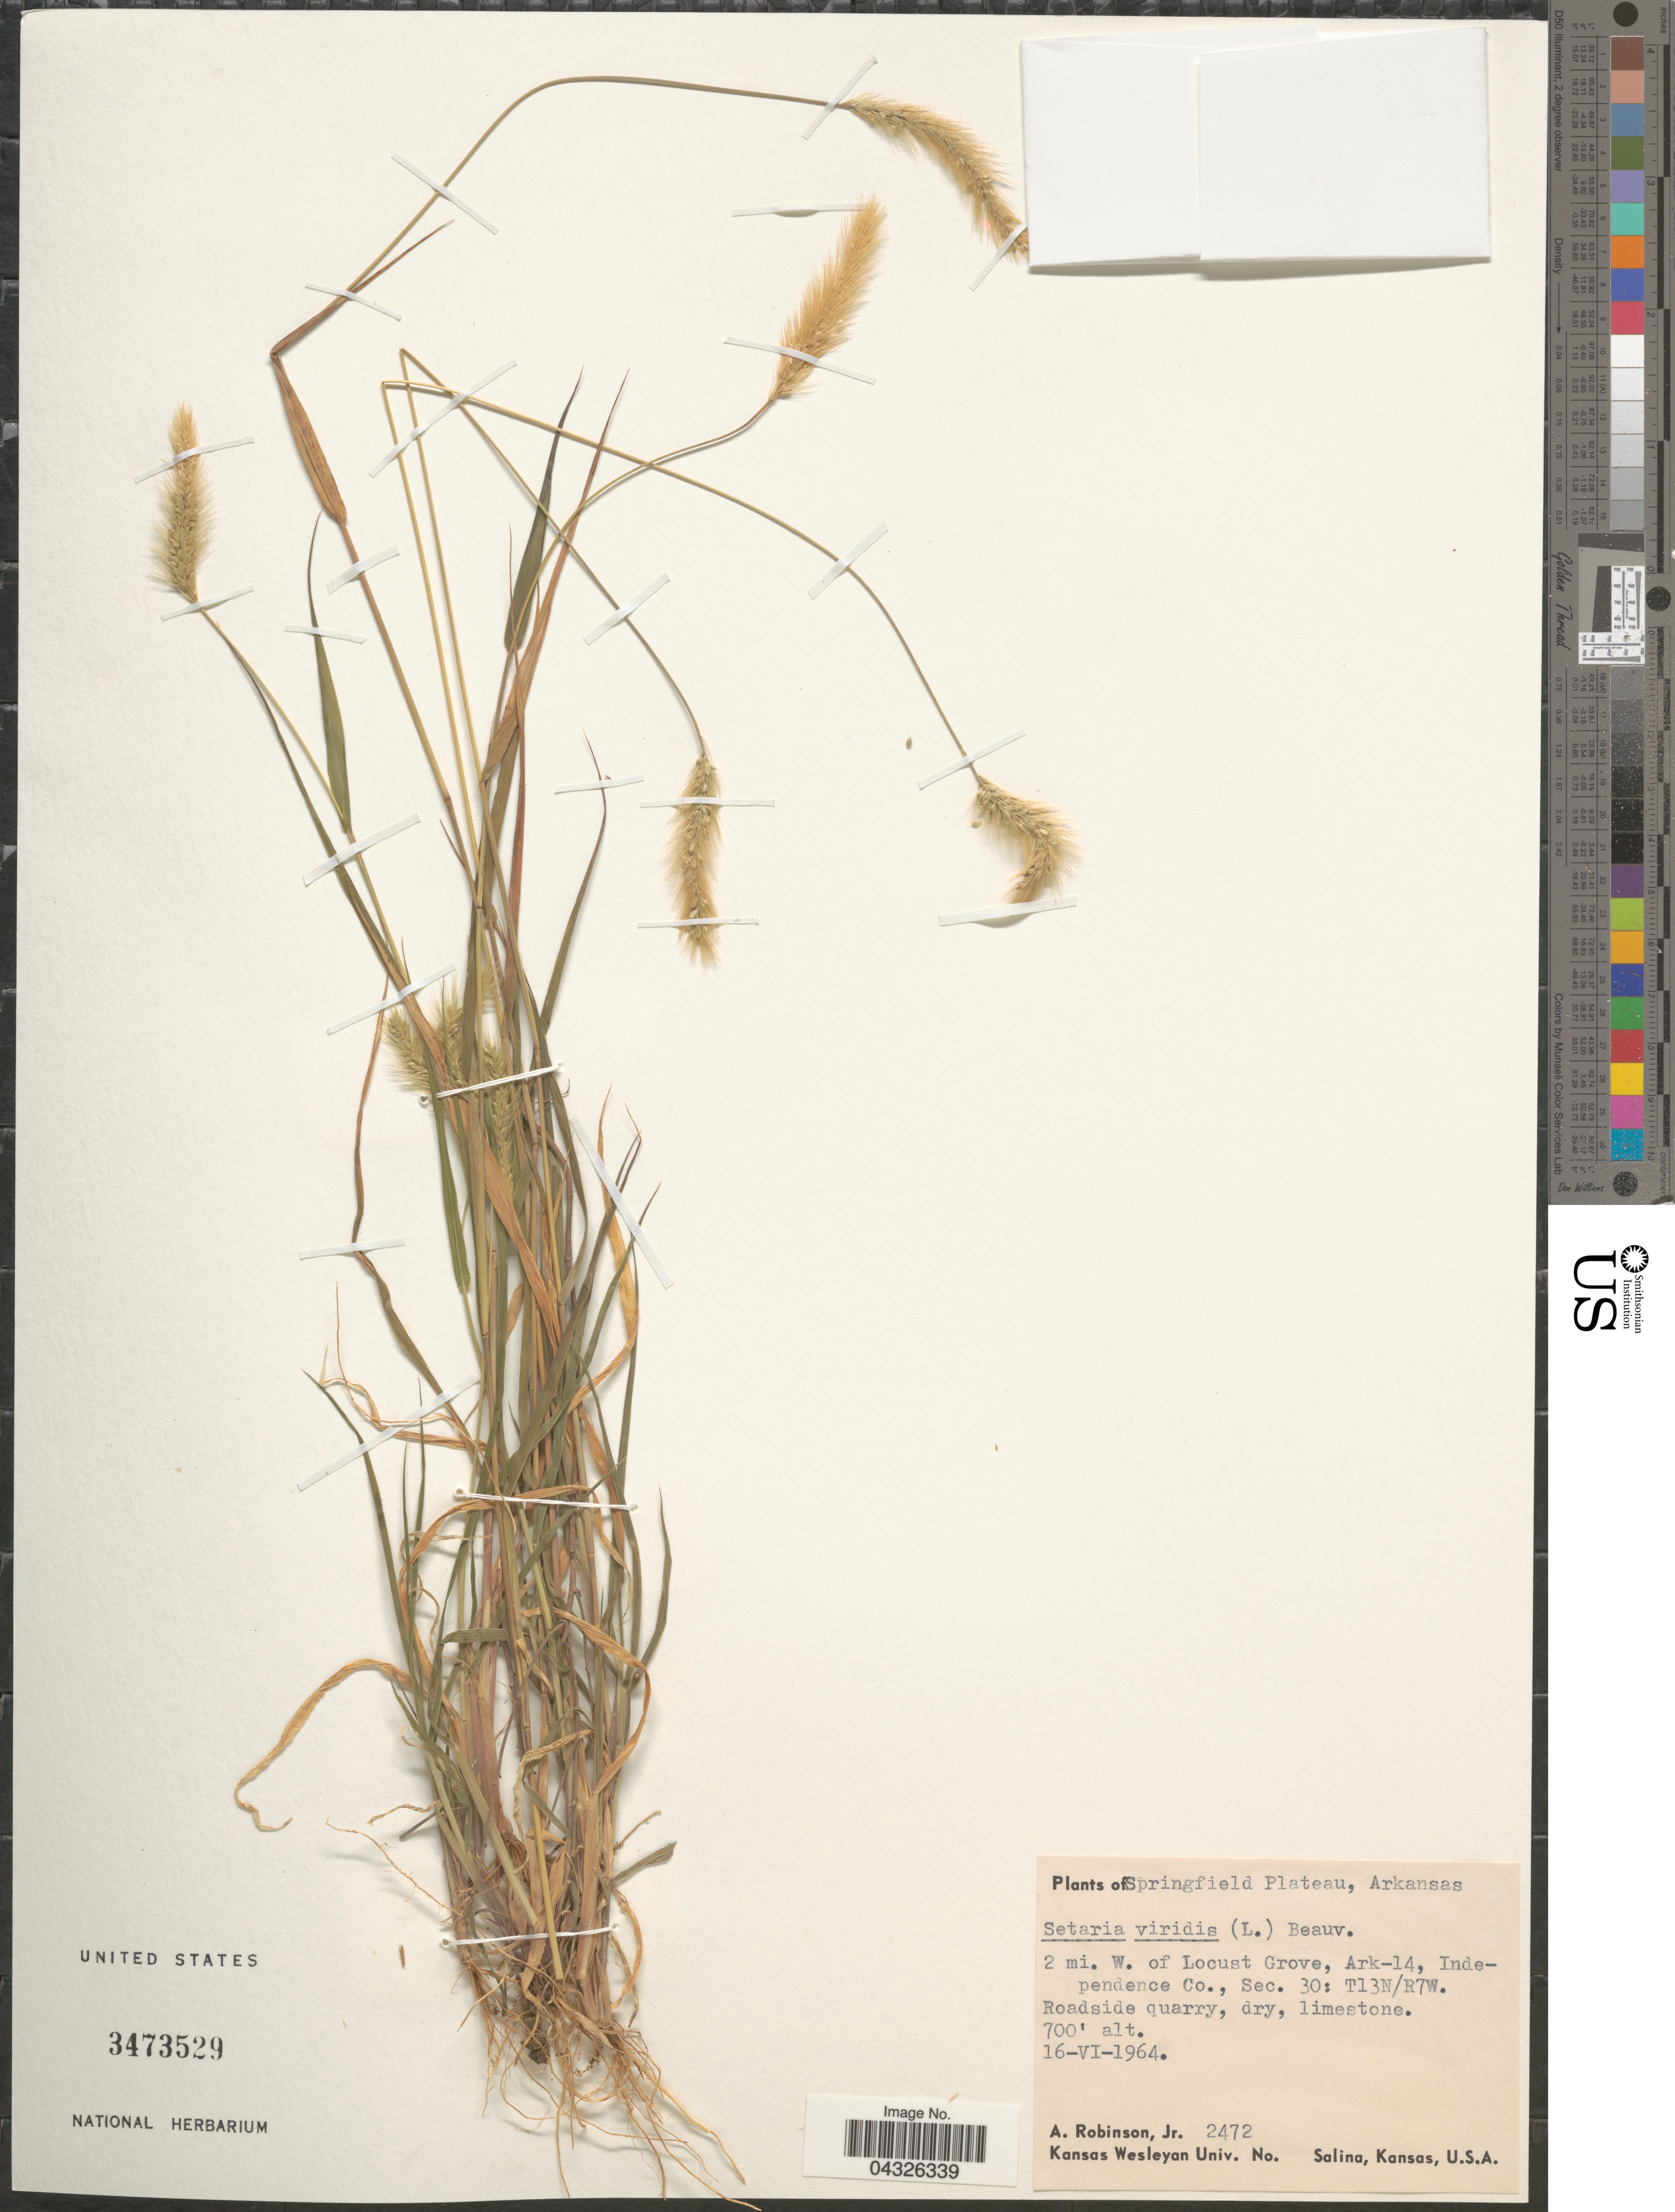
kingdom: Plantae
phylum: Tracheophyta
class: Liliopsida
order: Poales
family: Poaceae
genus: Setaria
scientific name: Setaria viridis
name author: (L.) P. Beauv.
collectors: A. Robinson Jr.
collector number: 2472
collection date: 1964-06-16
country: United States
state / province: Arkansas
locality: Springfield Plateau. 2 mi. W. of Locust Grove, Ark-14, Independence Co., Sec. 30: T13N/R7W. Roadside quarry, dry, limestone.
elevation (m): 213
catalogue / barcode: US 3473529